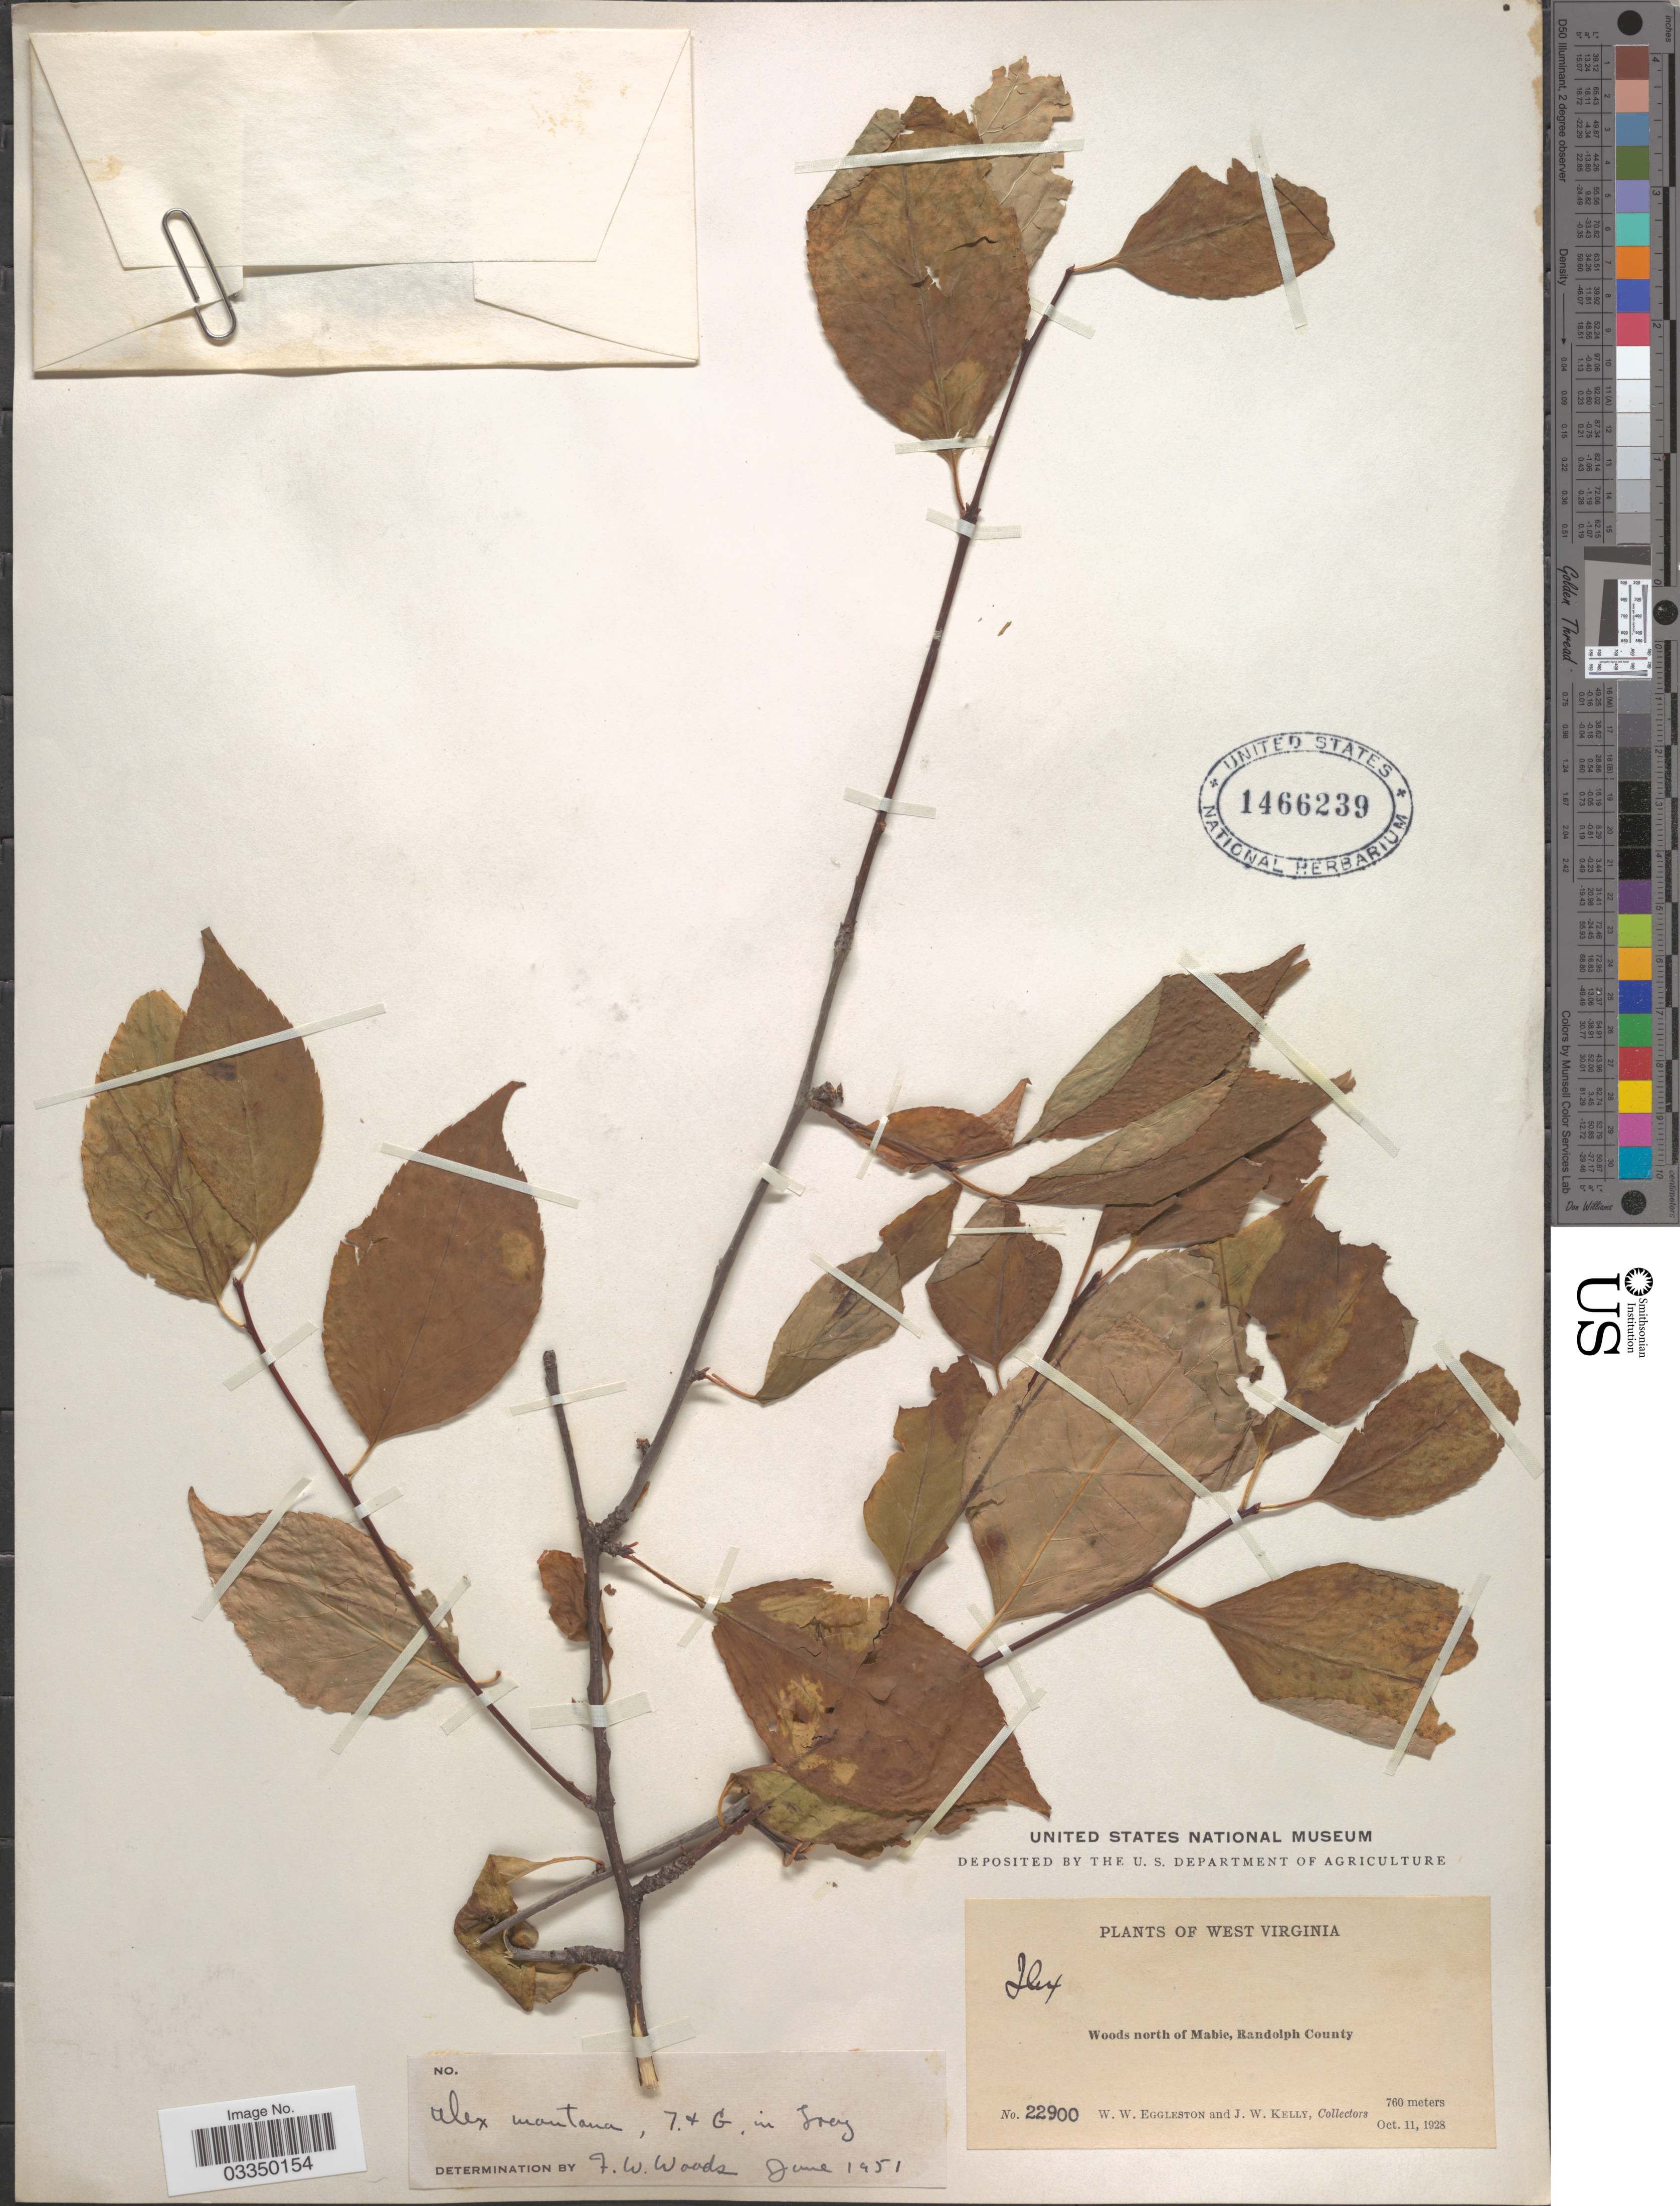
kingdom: Plantae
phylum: Tracheophyta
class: Magnoliopsida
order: Aquifoliales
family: Aquifoliaceae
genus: Ilex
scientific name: Ilex montana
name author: Torr. & A. Gray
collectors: W. W. Eggleston & J. Kelly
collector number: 22900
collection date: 1928-10-11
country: United States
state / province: West Virginia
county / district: Randolph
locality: Woods north of Mable.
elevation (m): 760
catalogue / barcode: US 1466239